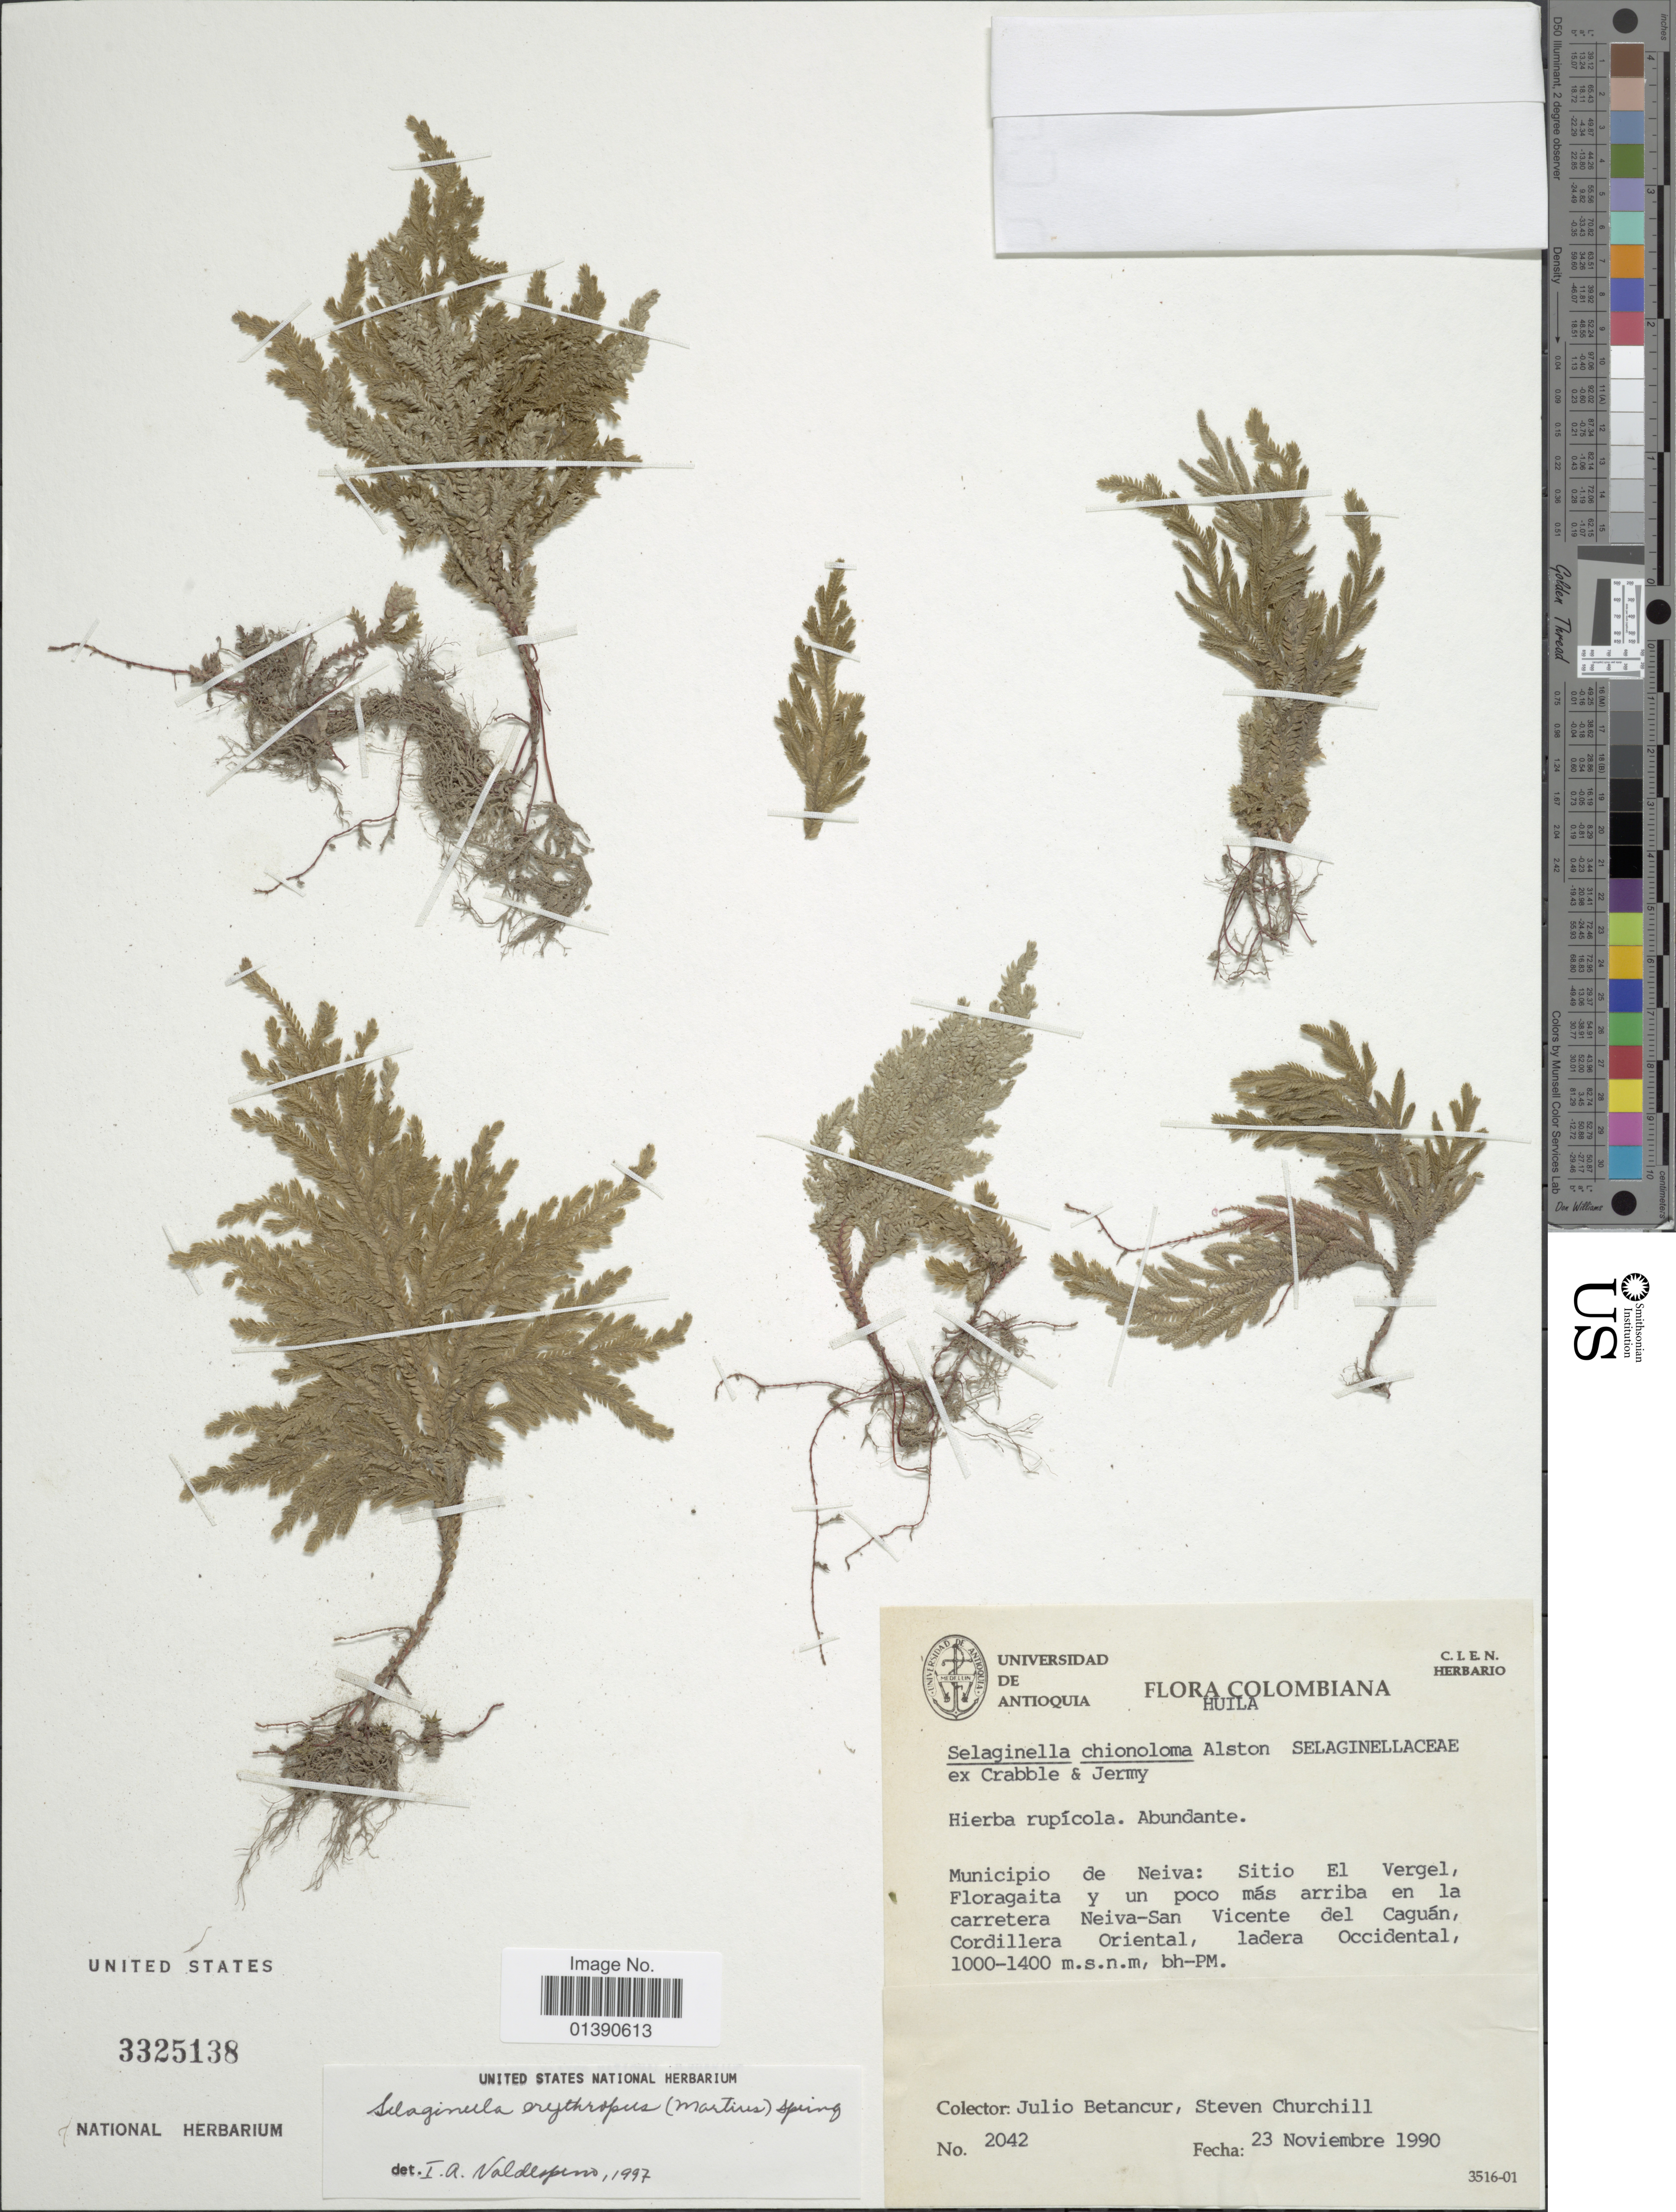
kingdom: Plantae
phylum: Tracheophyta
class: Lycopodiopsida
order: Selaginellales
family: Selaginellaceae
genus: Selaginella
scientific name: Selaginella erythropus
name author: (Mart.) Hieron.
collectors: J. Betancur & S. Churchill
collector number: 2042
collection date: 1990-11-23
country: Colombia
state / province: Huila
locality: Municipio de Neiva: Sitio El Vergel, Floragaita y un poco más arriba en la carretera Neiva-San Vicent del Caguán, Cordillera Oriental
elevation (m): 1000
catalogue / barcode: US 3325138